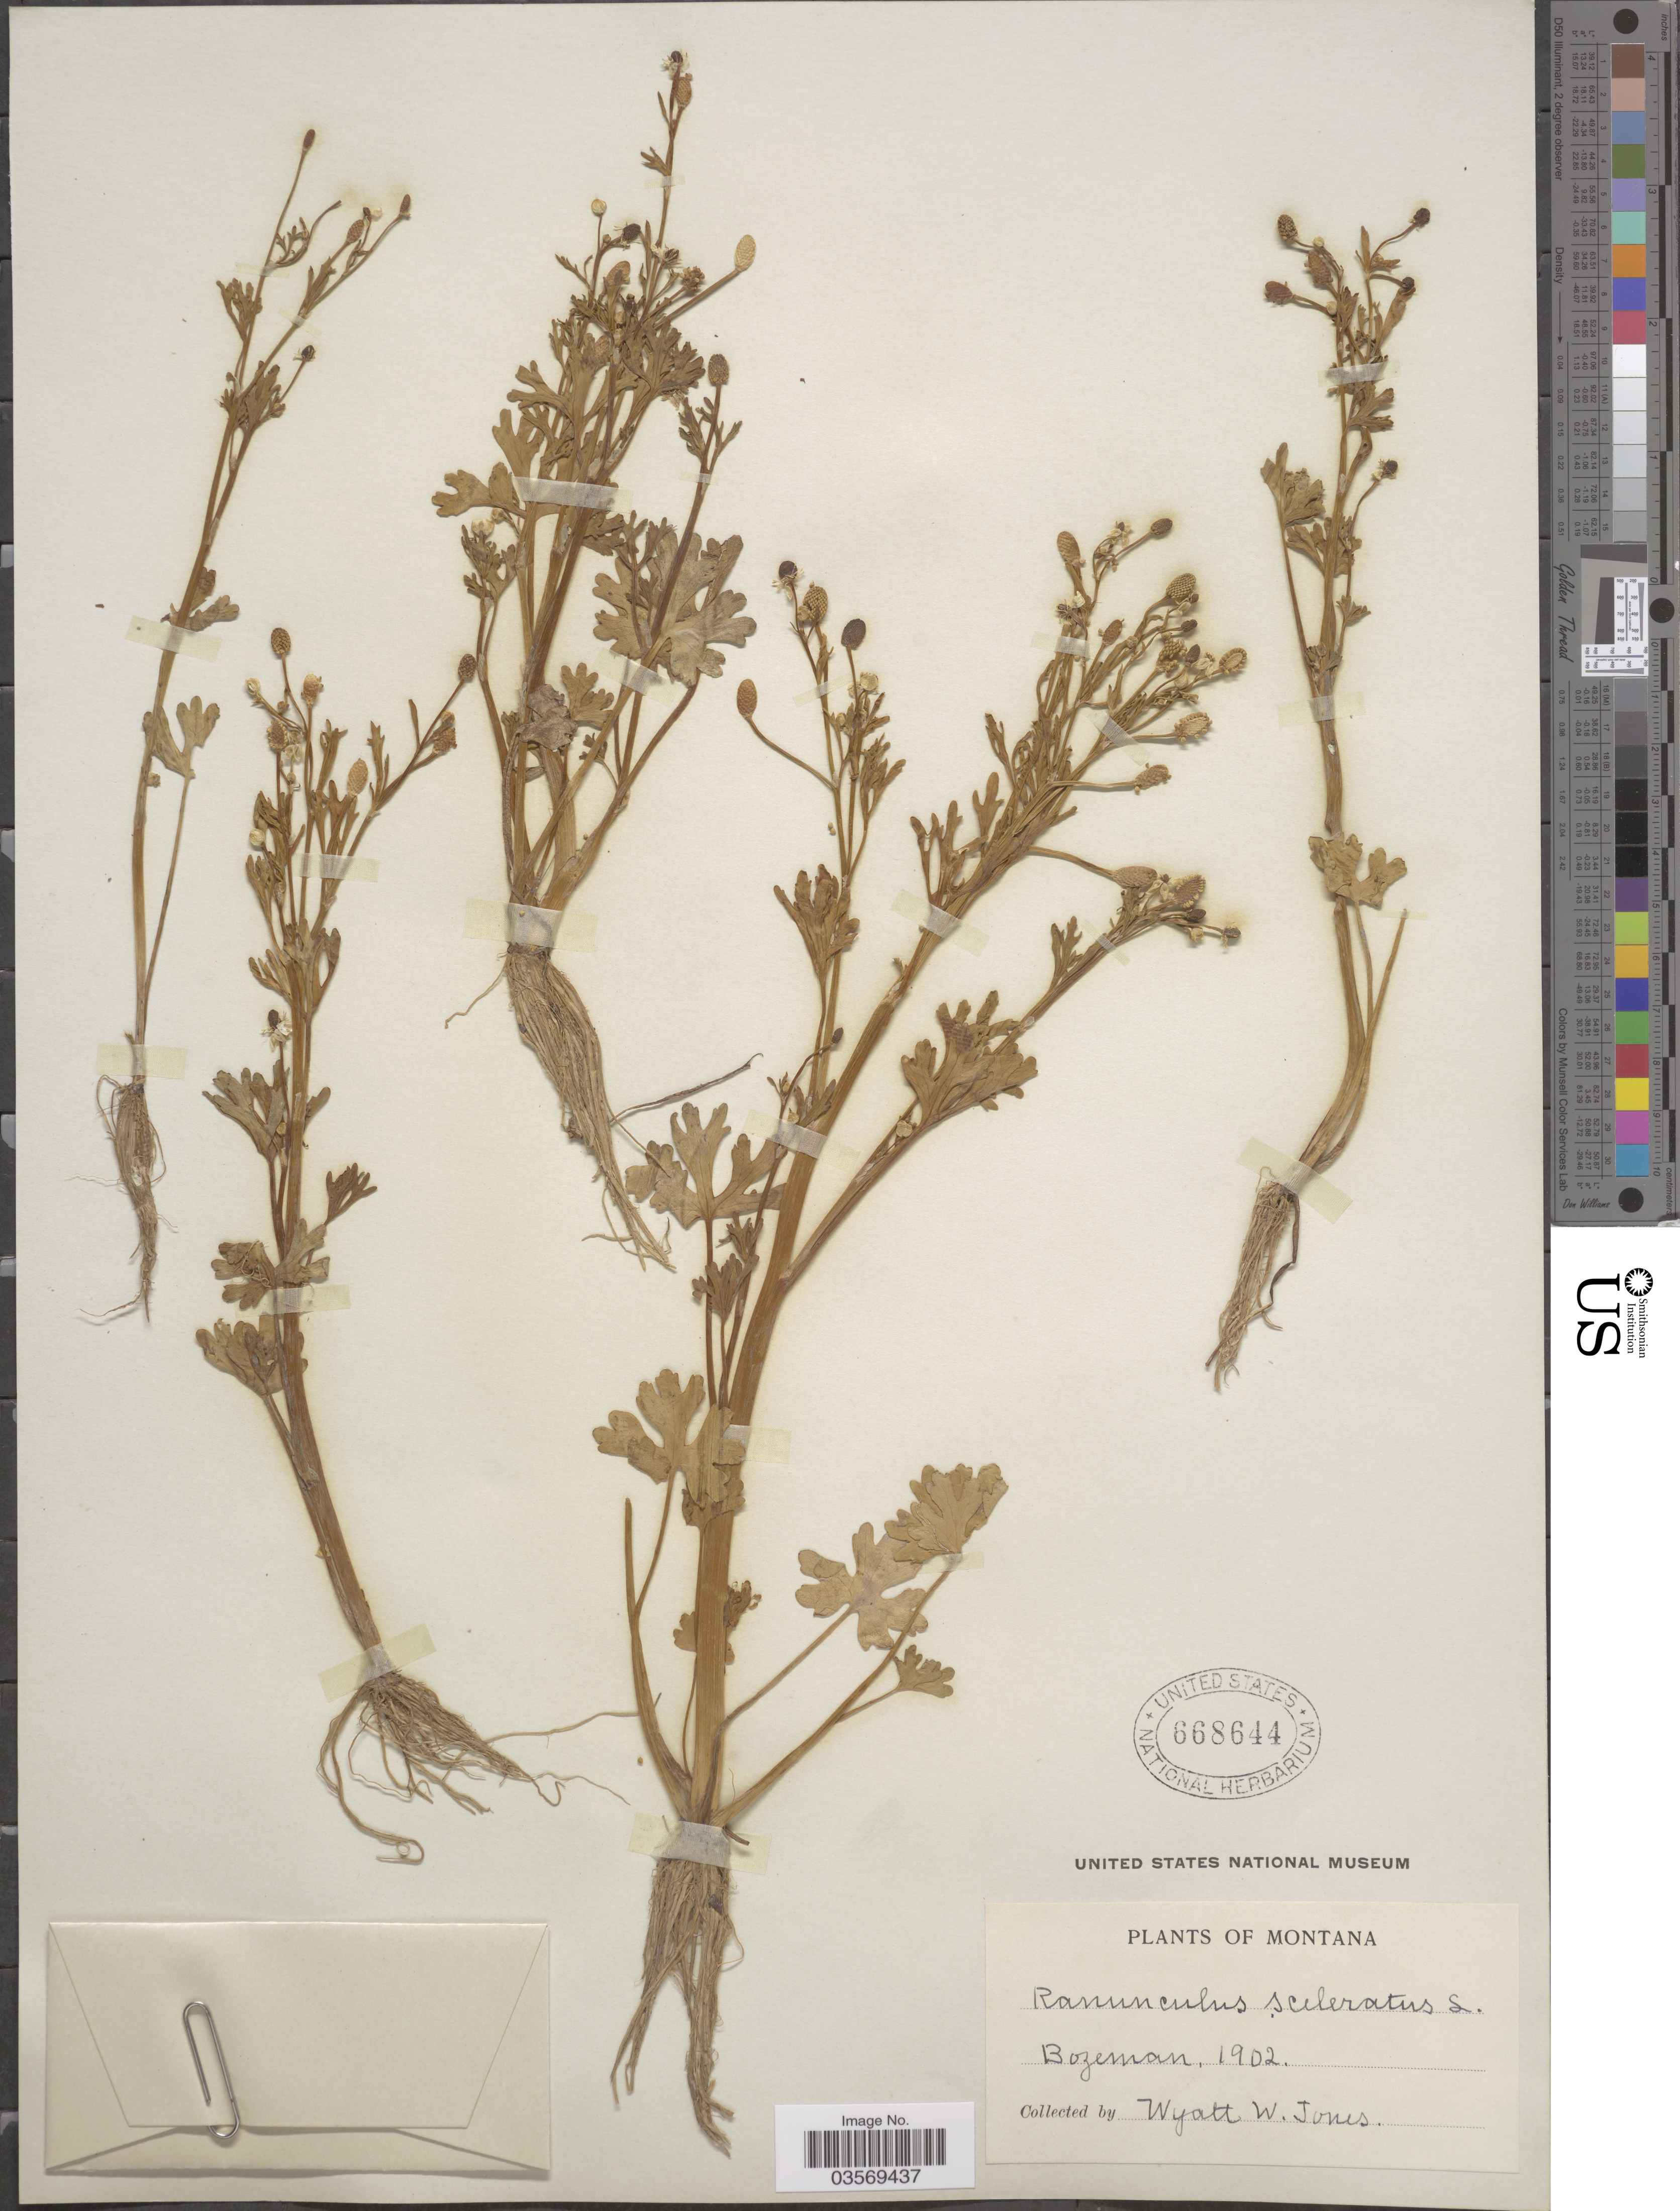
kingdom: Plantae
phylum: Tracheophyta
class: Magnoliopsida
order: Ranunculales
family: Ranunculaceae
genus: Ranunculus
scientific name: Ranunculus sceleratus var. multifidus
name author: Nutt.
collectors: W. W. Jones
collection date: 1902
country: United States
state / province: Montana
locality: Bozeman.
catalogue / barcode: US 668644